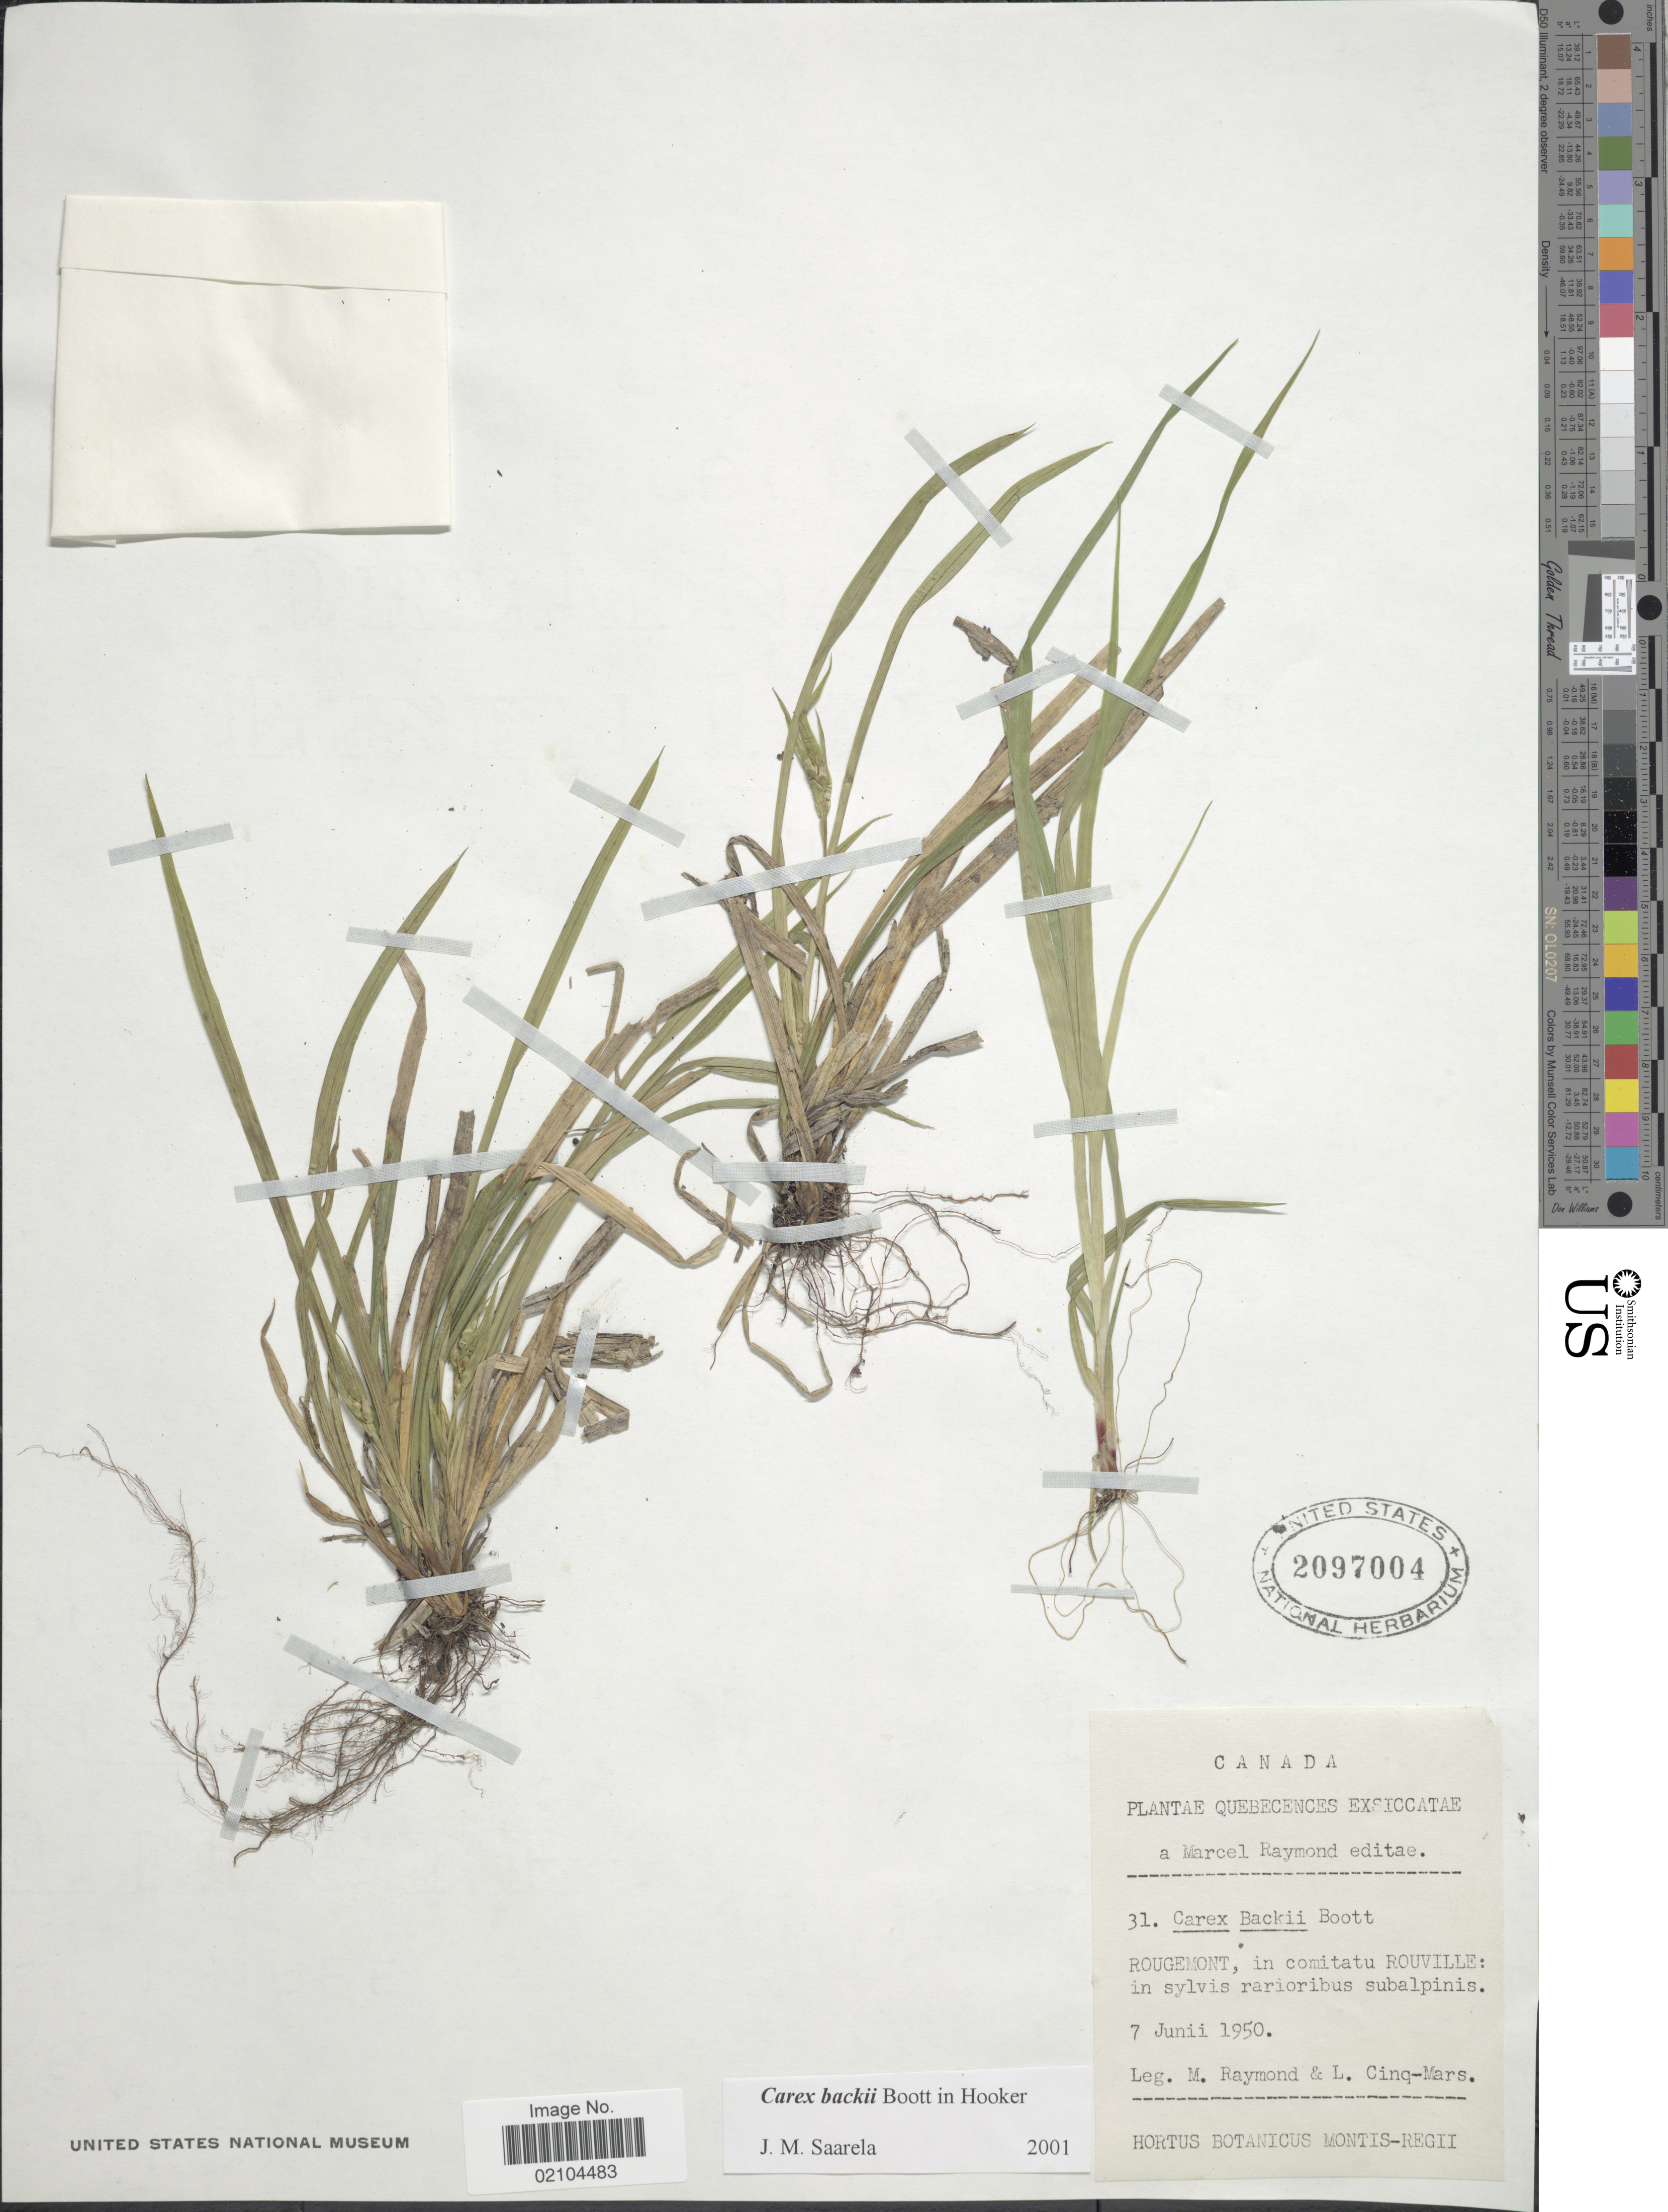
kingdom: Plantae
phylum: Tracheophyta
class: Liliopsida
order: Poales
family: Cyperaceae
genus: Carex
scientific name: Carex backii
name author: Boott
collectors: M. Raymond & L. Cinq-Mars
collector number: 31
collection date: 1950-06-07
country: Canada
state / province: Quebec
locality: Quebecences, Rougemont, in comitatu Rouville: in sylvis rarioribus subalpinis.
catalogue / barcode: US 2097004